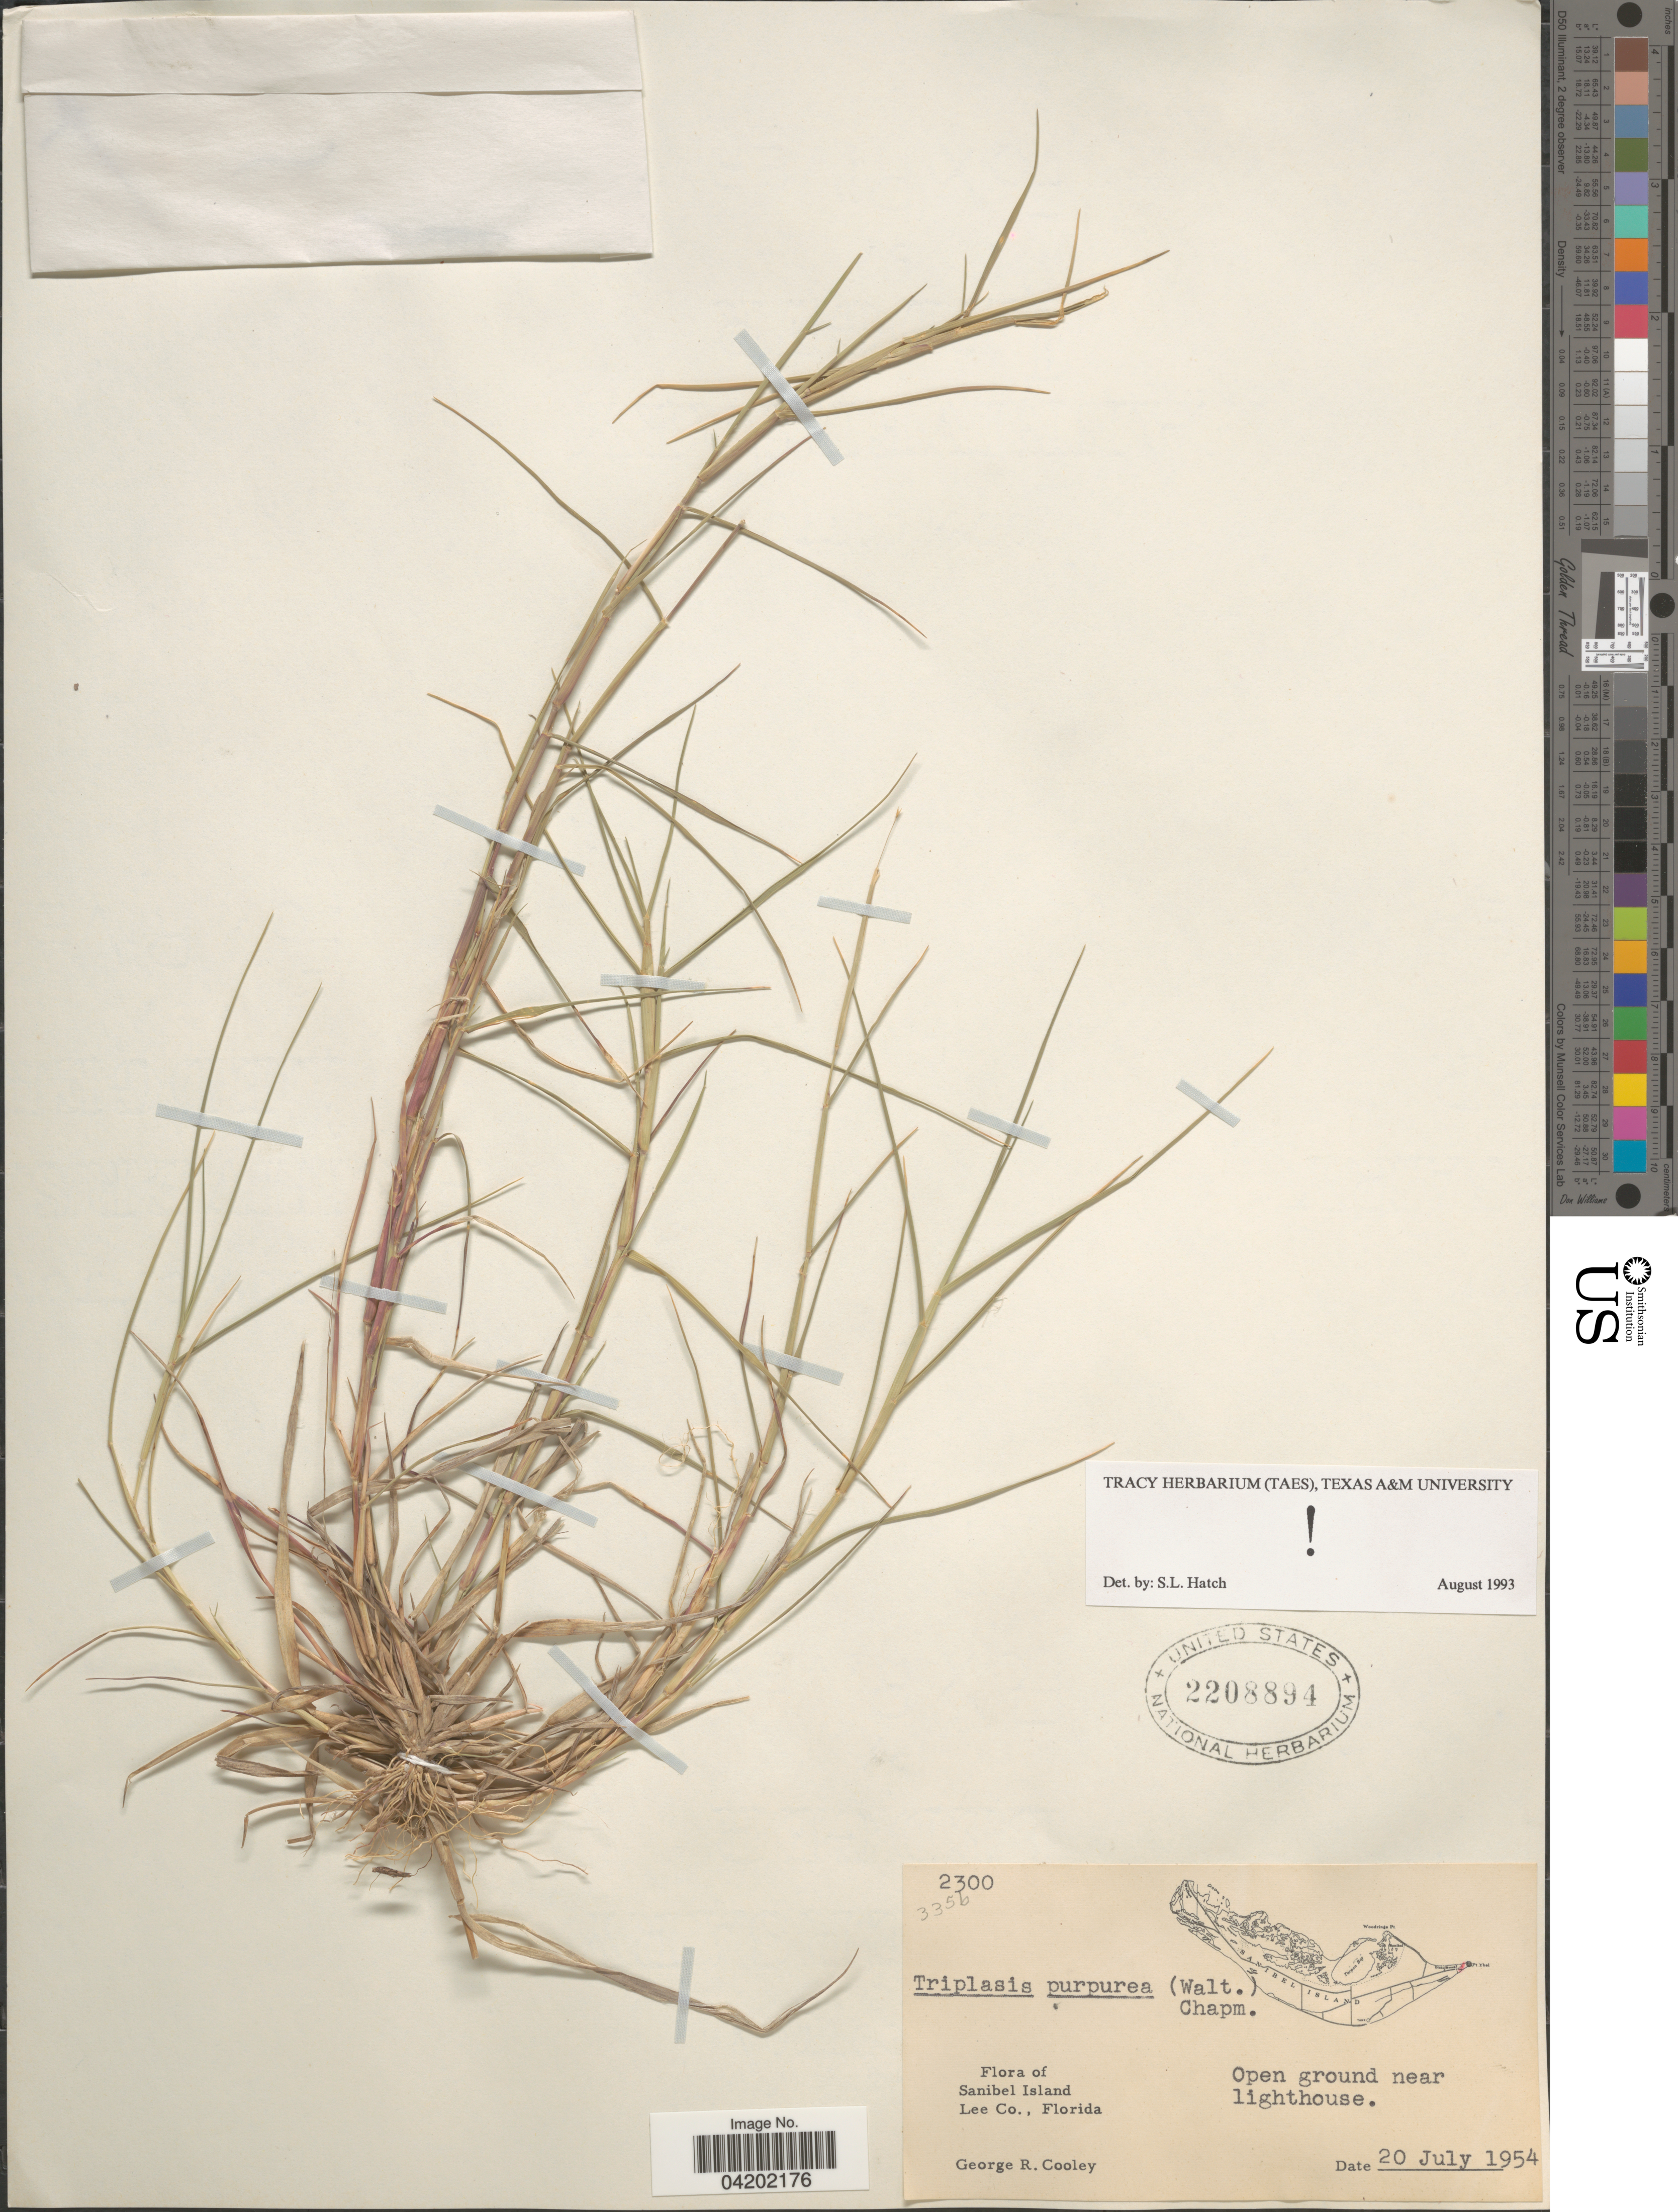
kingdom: Plantae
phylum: Tracheophyta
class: Liliopsida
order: Poales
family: Poaceae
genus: Triplasis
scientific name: Triplasis purpurea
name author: (Walter) Chapm.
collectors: G. R. Cooley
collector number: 2300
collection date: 1954-07-20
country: United States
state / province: Florida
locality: Sanibel Island Lee Co. Open ground near lighthouse.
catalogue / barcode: US 2208894